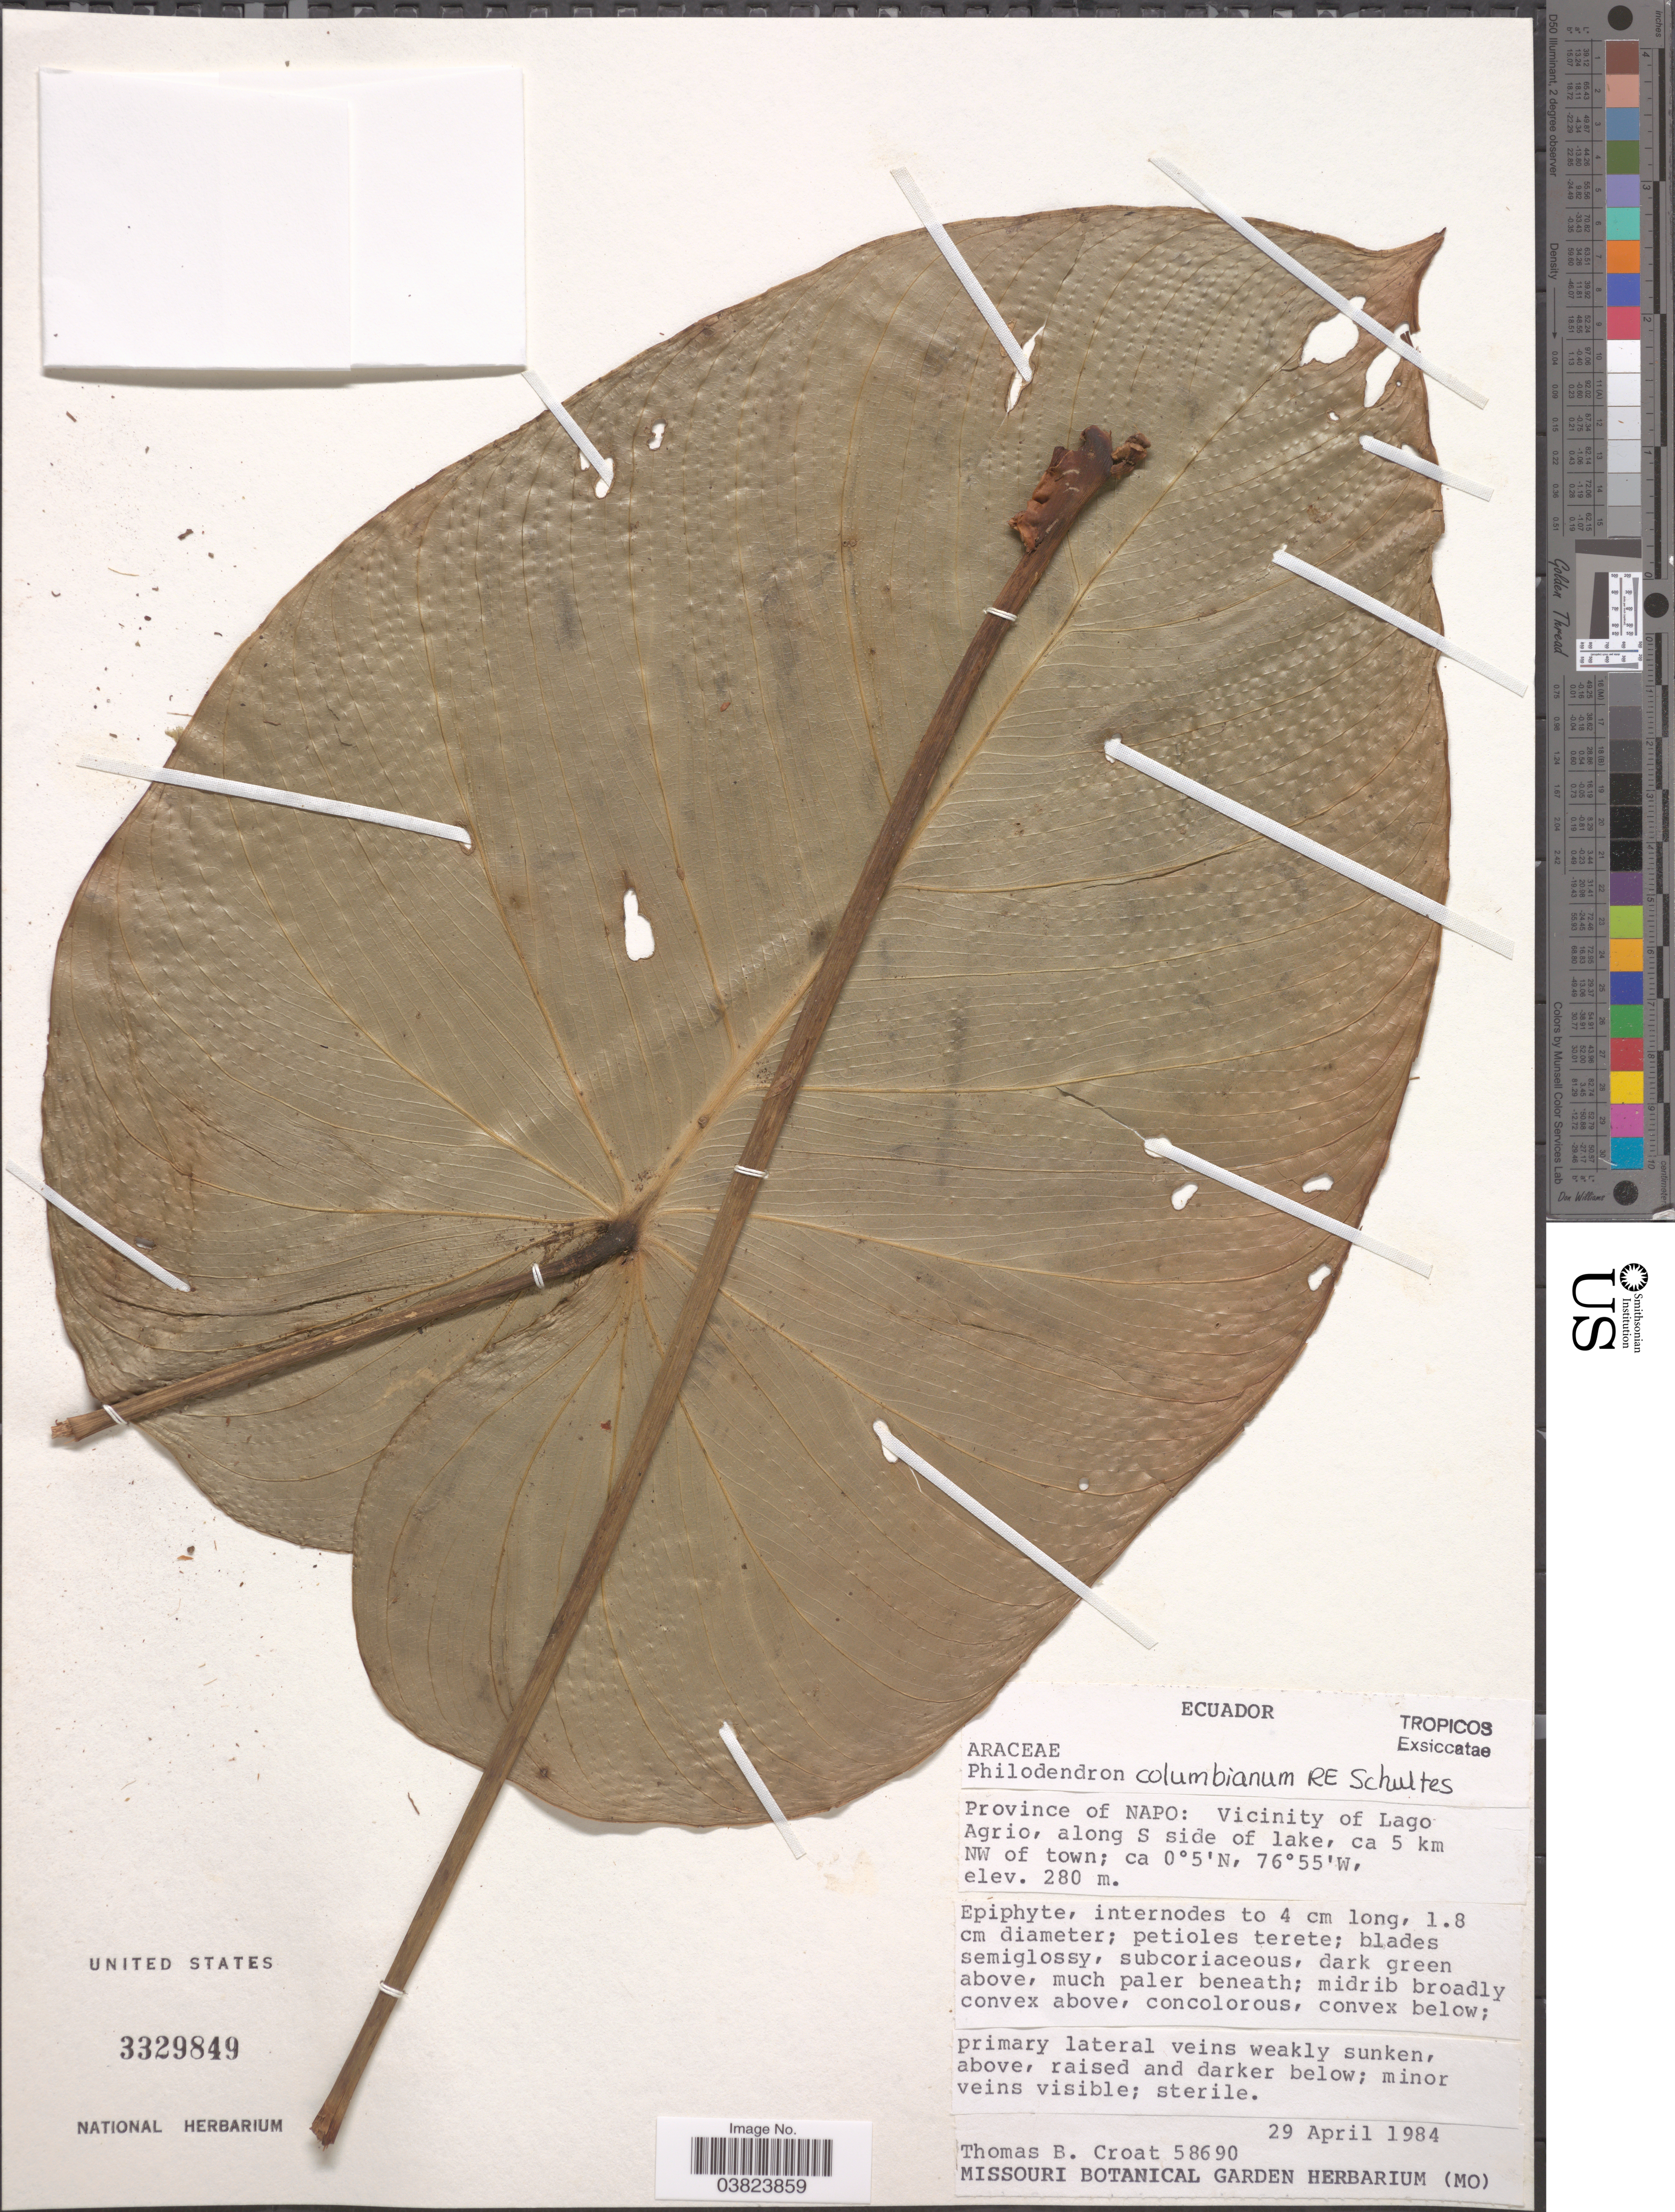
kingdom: Plantae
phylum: Tracheophyta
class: Liliopsida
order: Alismatales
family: Araceae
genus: Philodendron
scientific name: Philodendron colombianum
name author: R.E. Schult.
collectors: T. B. Croat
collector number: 58690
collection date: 1984-04-29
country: Ecuador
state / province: Napo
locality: Vicinity of Lago Agrio, along S side of lake, ca 5 km NW of town.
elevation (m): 280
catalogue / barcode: US 3329849